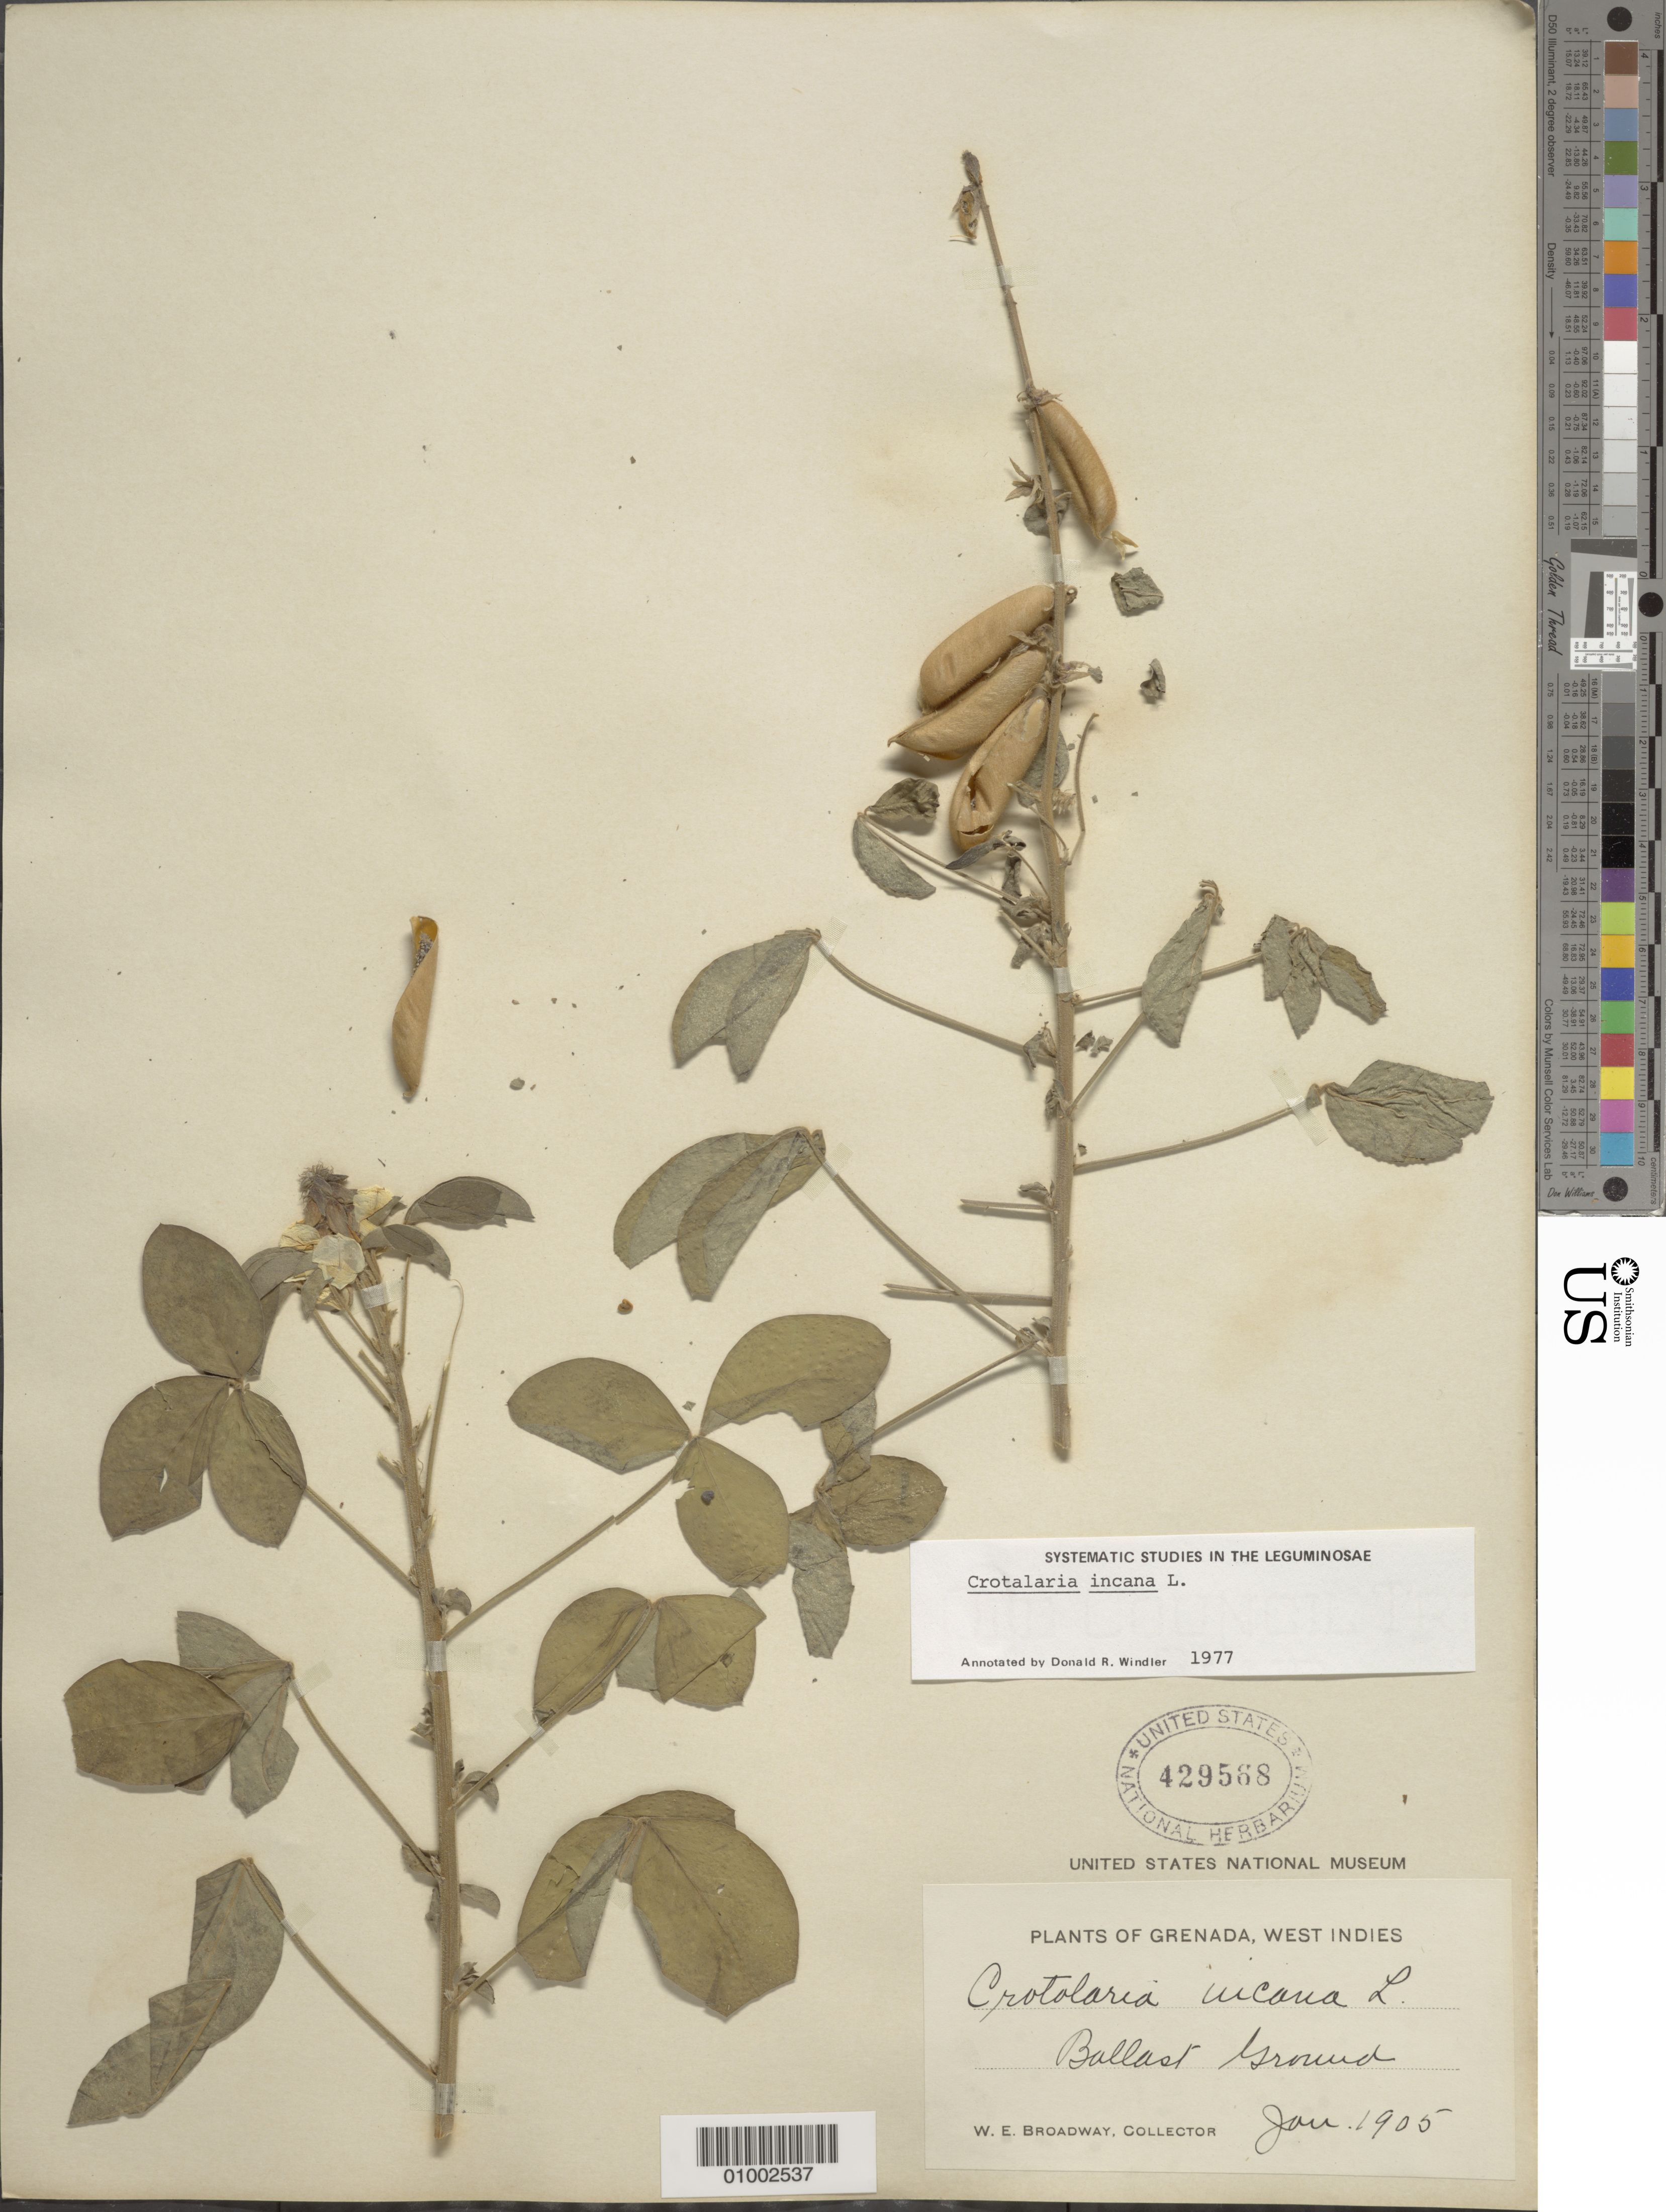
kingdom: Plantae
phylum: Tracheophyta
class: Magnoliopsida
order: Fabales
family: Fabaceae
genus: Crotalaria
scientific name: Crotalaria incana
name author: L.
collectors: W. E. Broadway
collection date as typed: Jan 1905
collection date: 1905-01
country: Grenada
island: Grenada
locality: Ballast Ground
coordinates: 0 N, 0 E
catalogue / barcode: US 429568